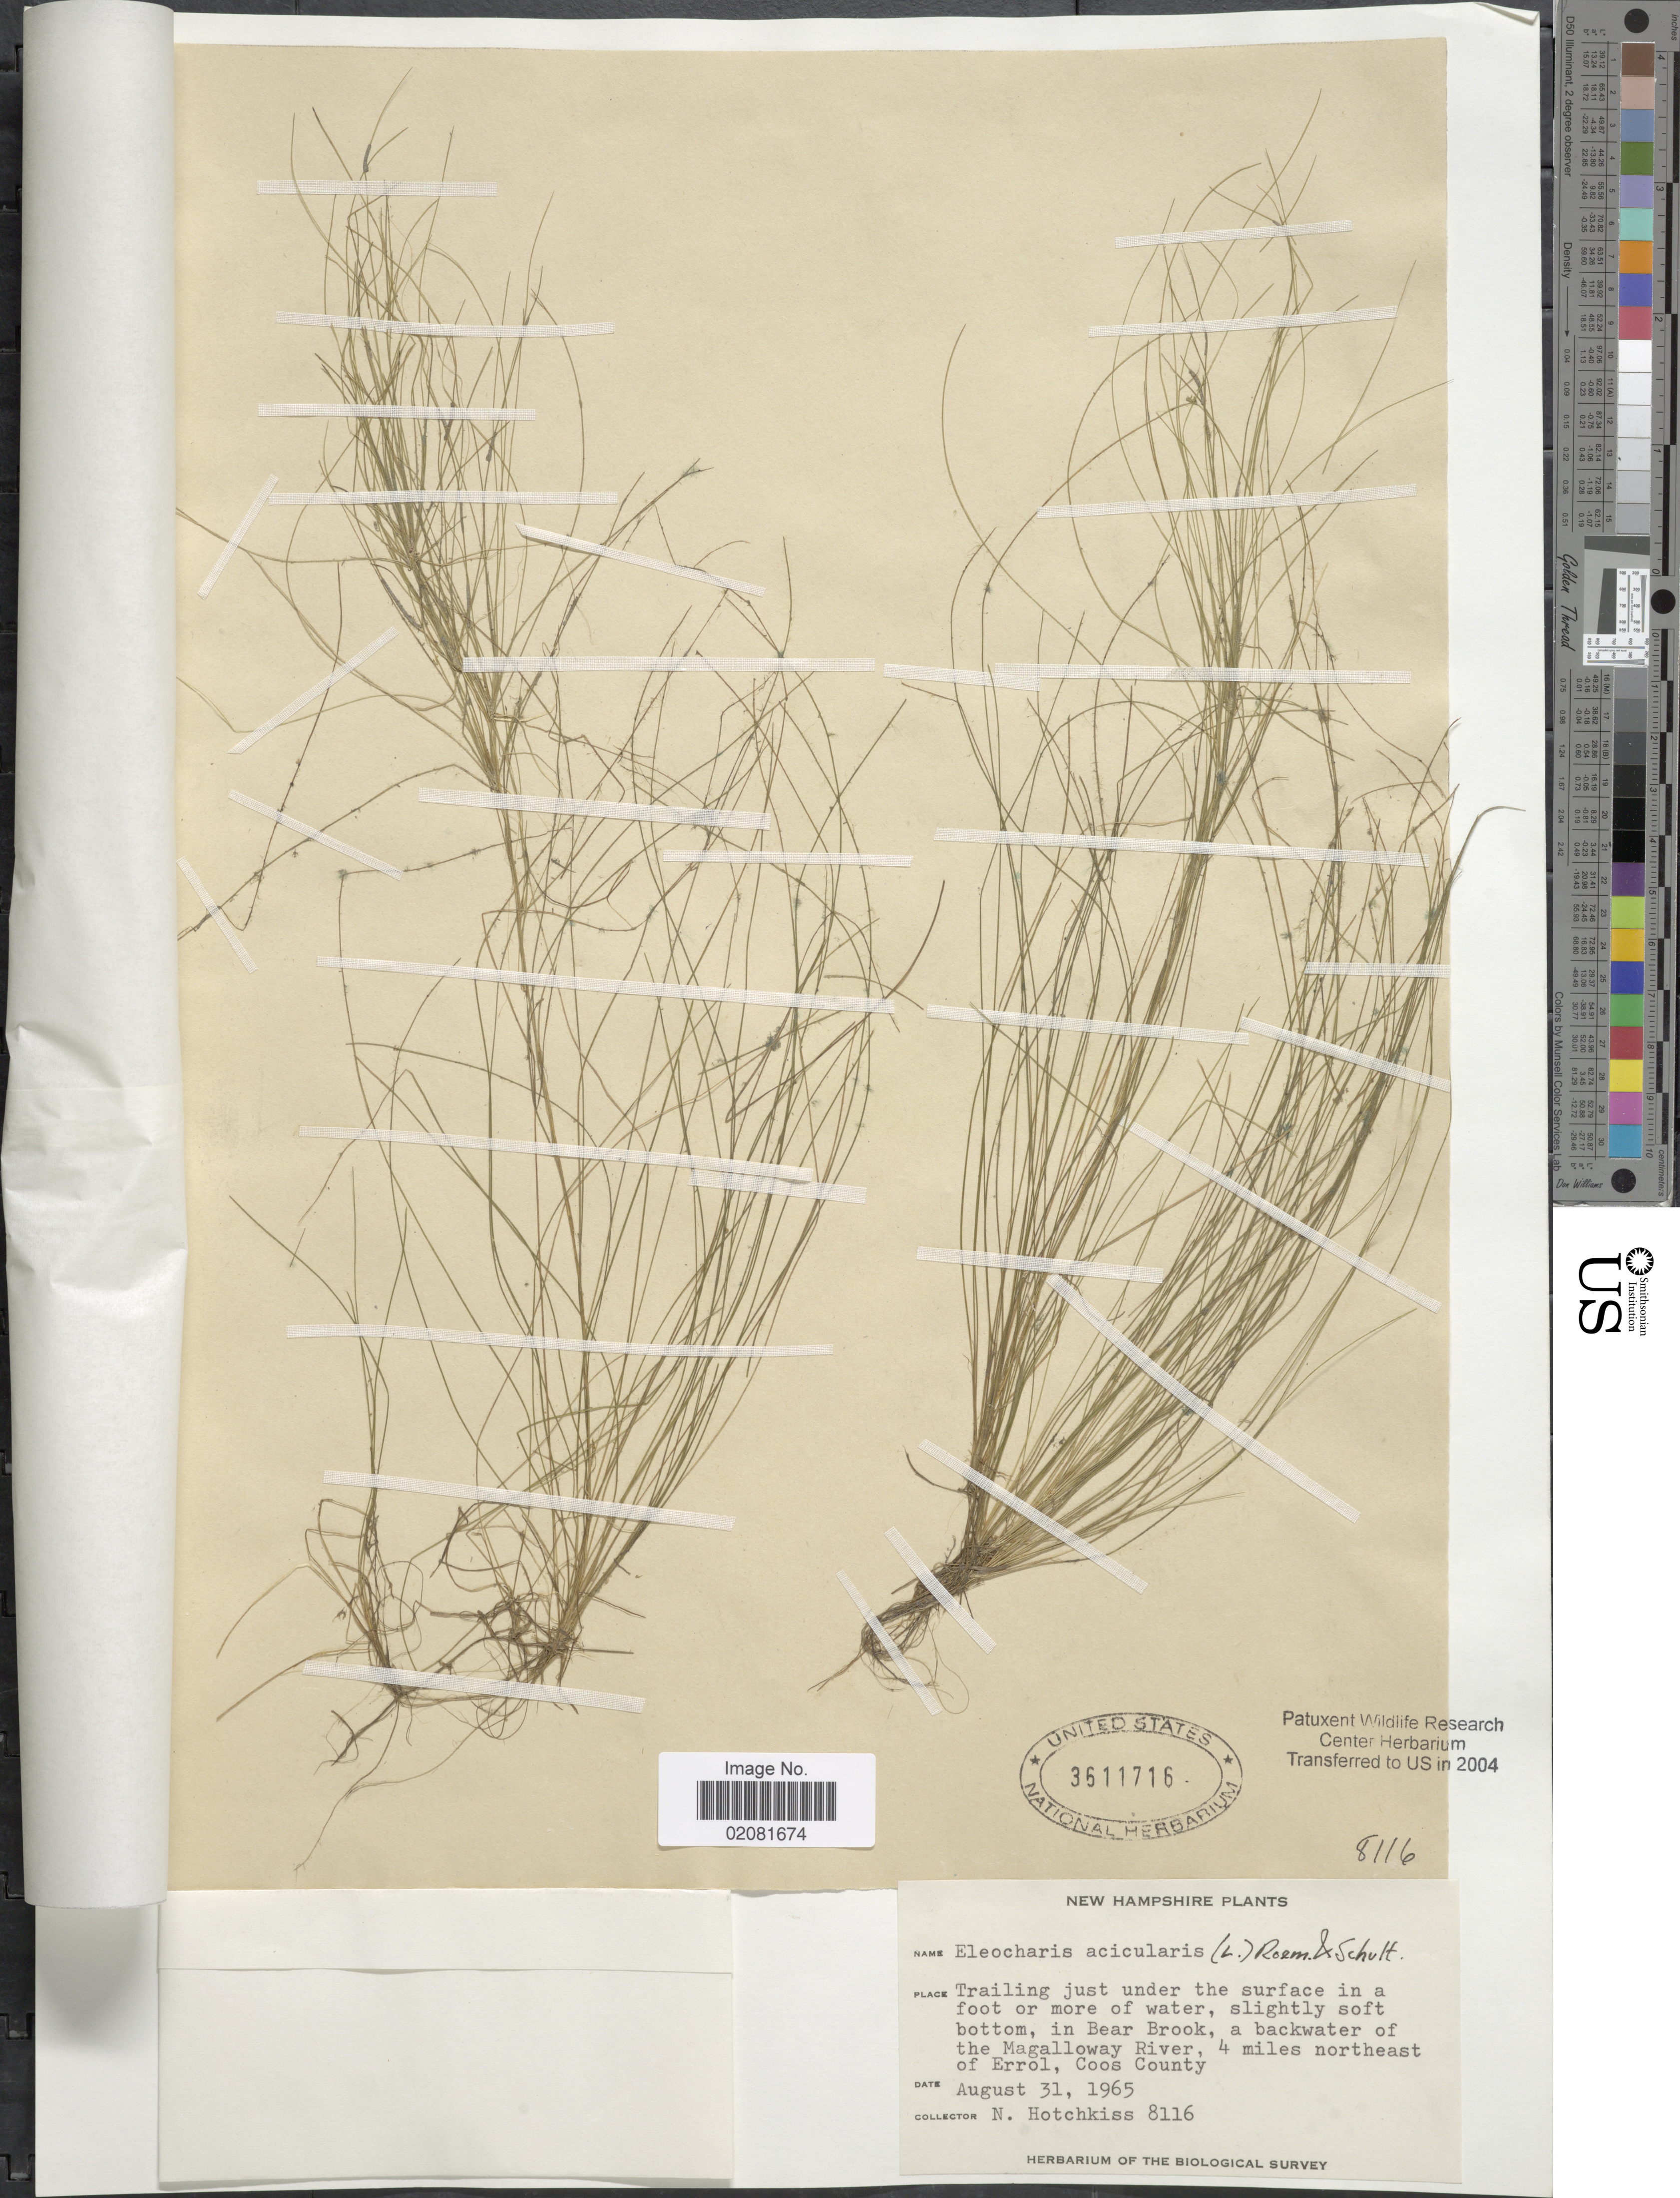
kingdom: Plantae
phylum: Tracheophyta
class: Liliopsida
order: Poales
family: Cyperaceae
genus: Eleocharis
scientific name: Eleocharis acicularis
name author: (L.) Roem. & Schult.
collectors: N. Hotchkiss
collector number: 8116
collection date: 1965-08-31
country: United States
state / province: New Hampshire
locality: Trailing just under the surface in a foot or more of water, slightly soft bottom, in Bear Brook, a backwater of the Magalloway River, 4 miles northeast of Errol, Coos County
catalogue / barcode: US 3611716